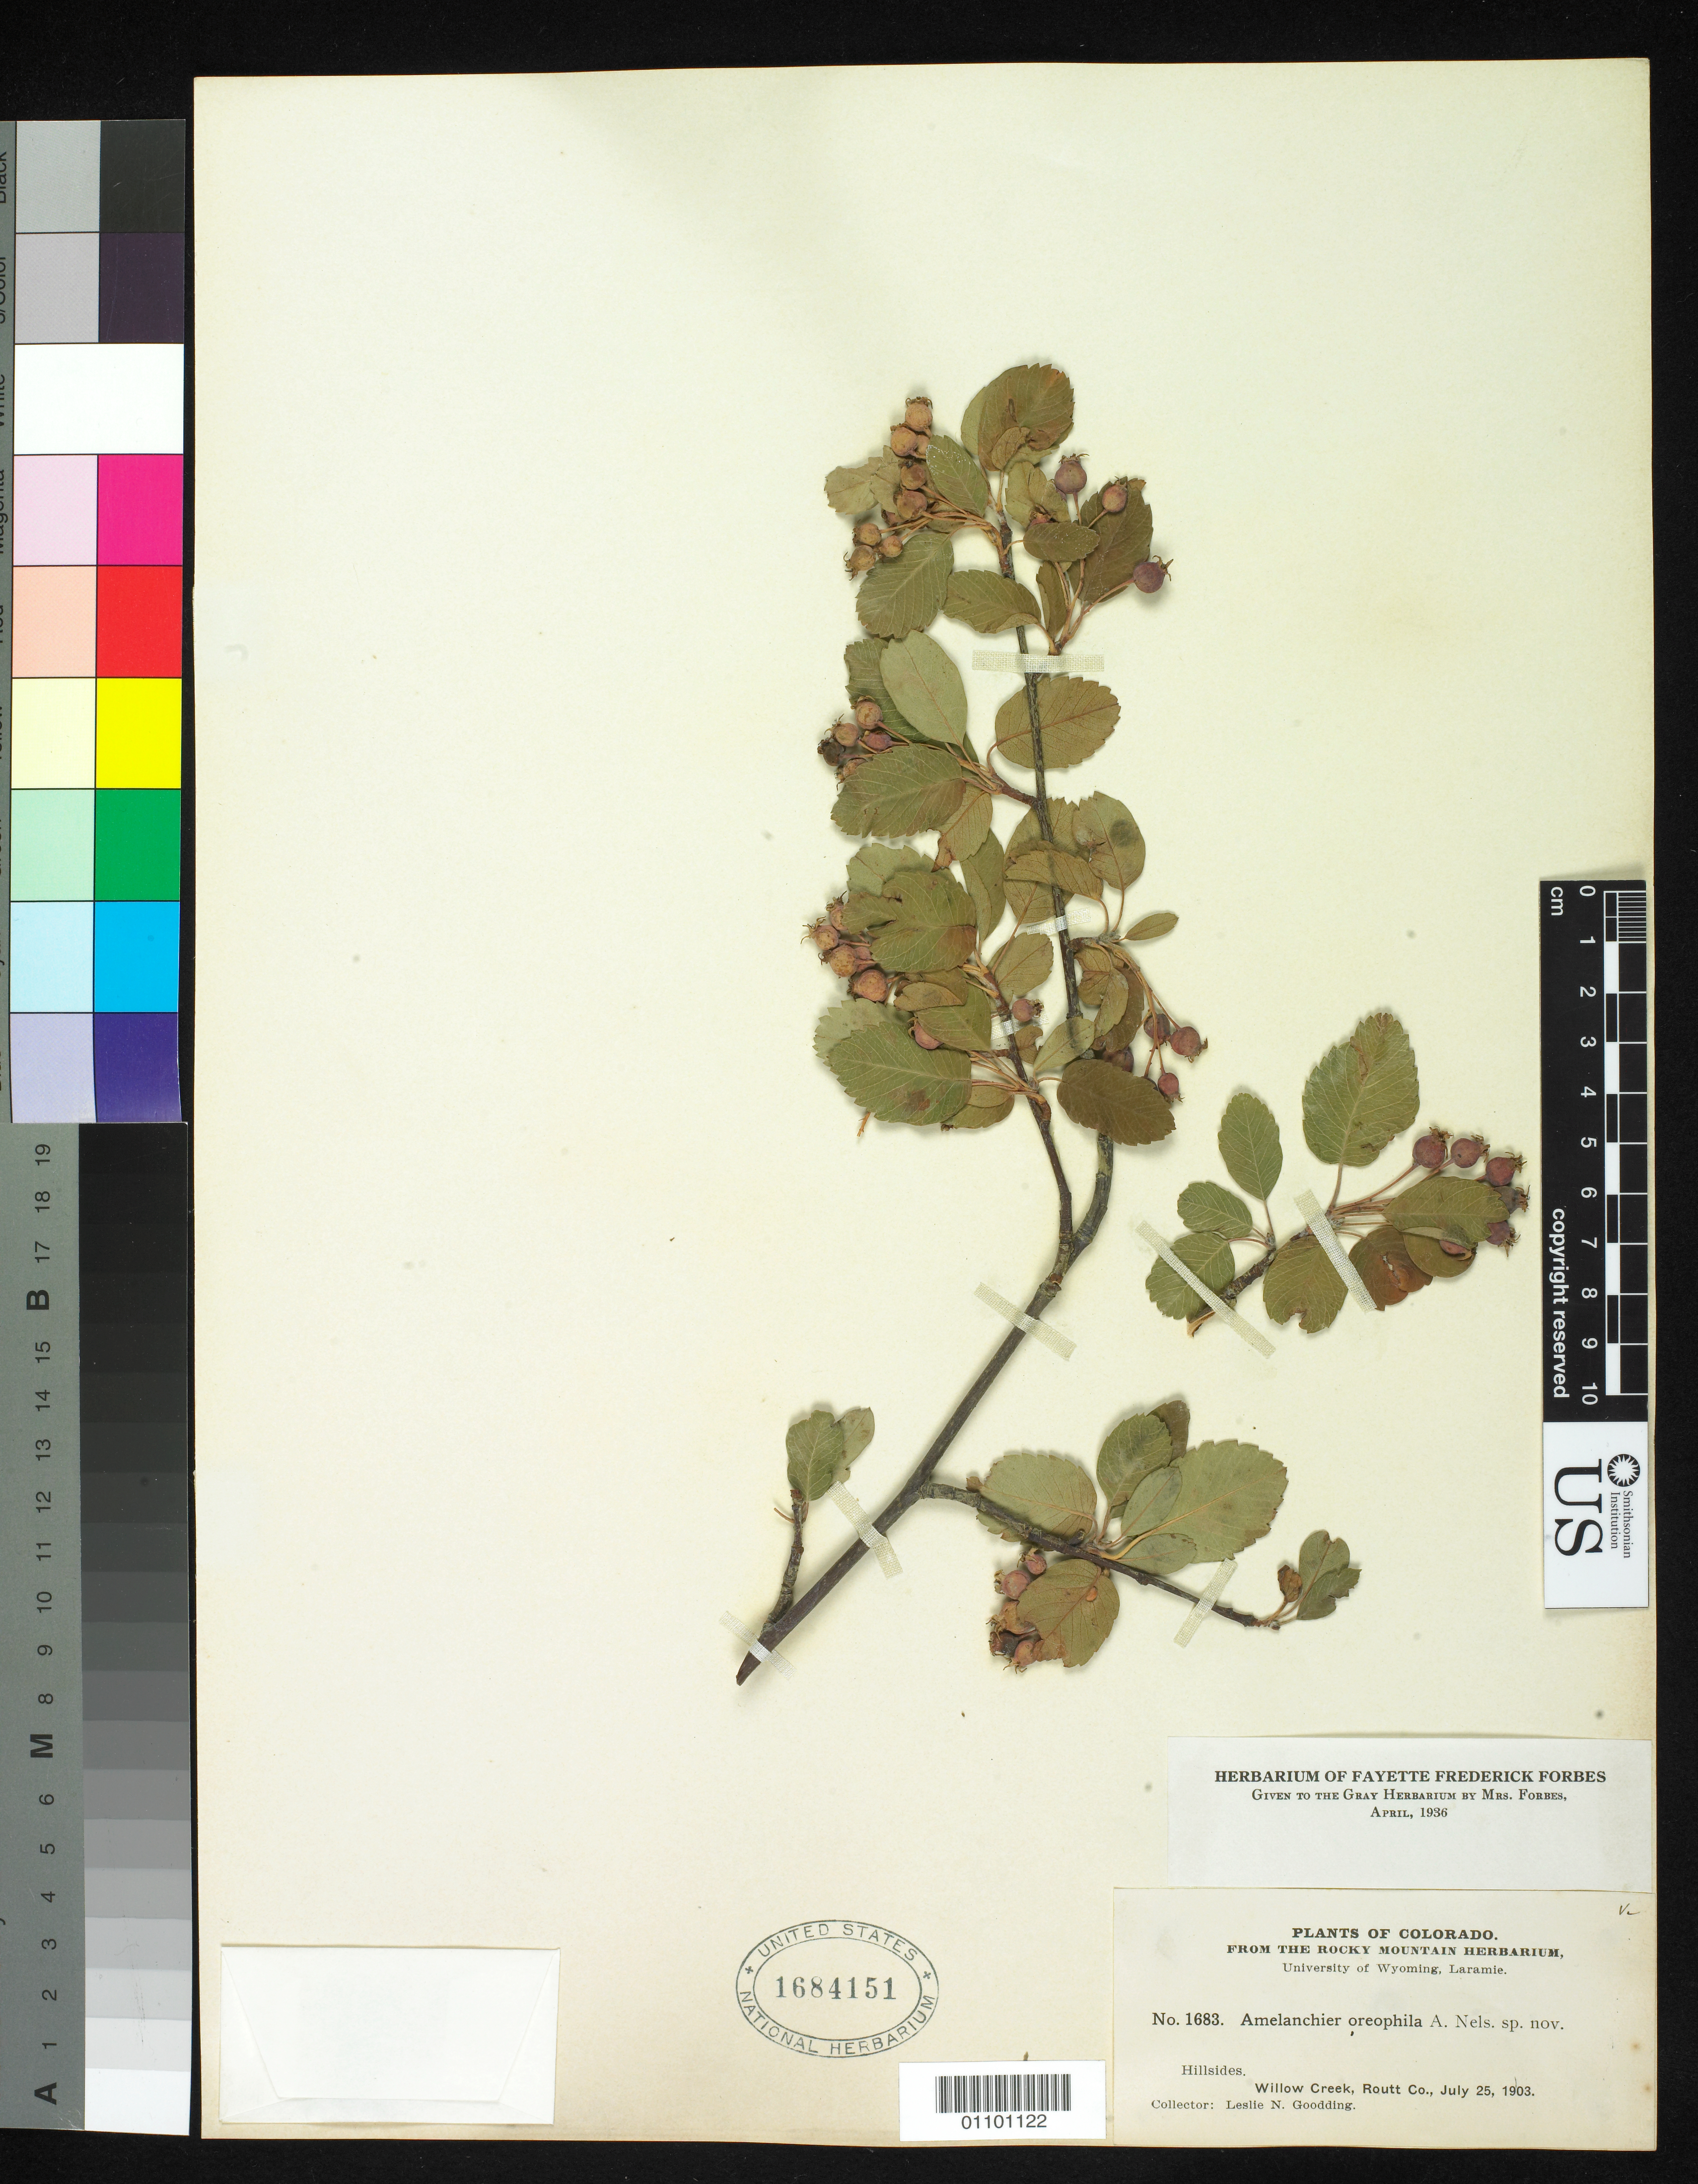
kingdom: Plantae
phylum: Tracheophyta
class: Magnoliopsida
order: Rosales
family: Rosaceae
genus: Amelanchier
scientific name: Amelanchier oreophila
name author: A. Nelson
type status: Syntype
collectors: L. N. Goodding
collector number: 1683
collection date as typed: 25 Jul 1903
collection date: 1903-07-25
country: United States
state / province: Colorado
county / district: Routt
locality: Willow Creek.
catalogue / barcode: US 1684151